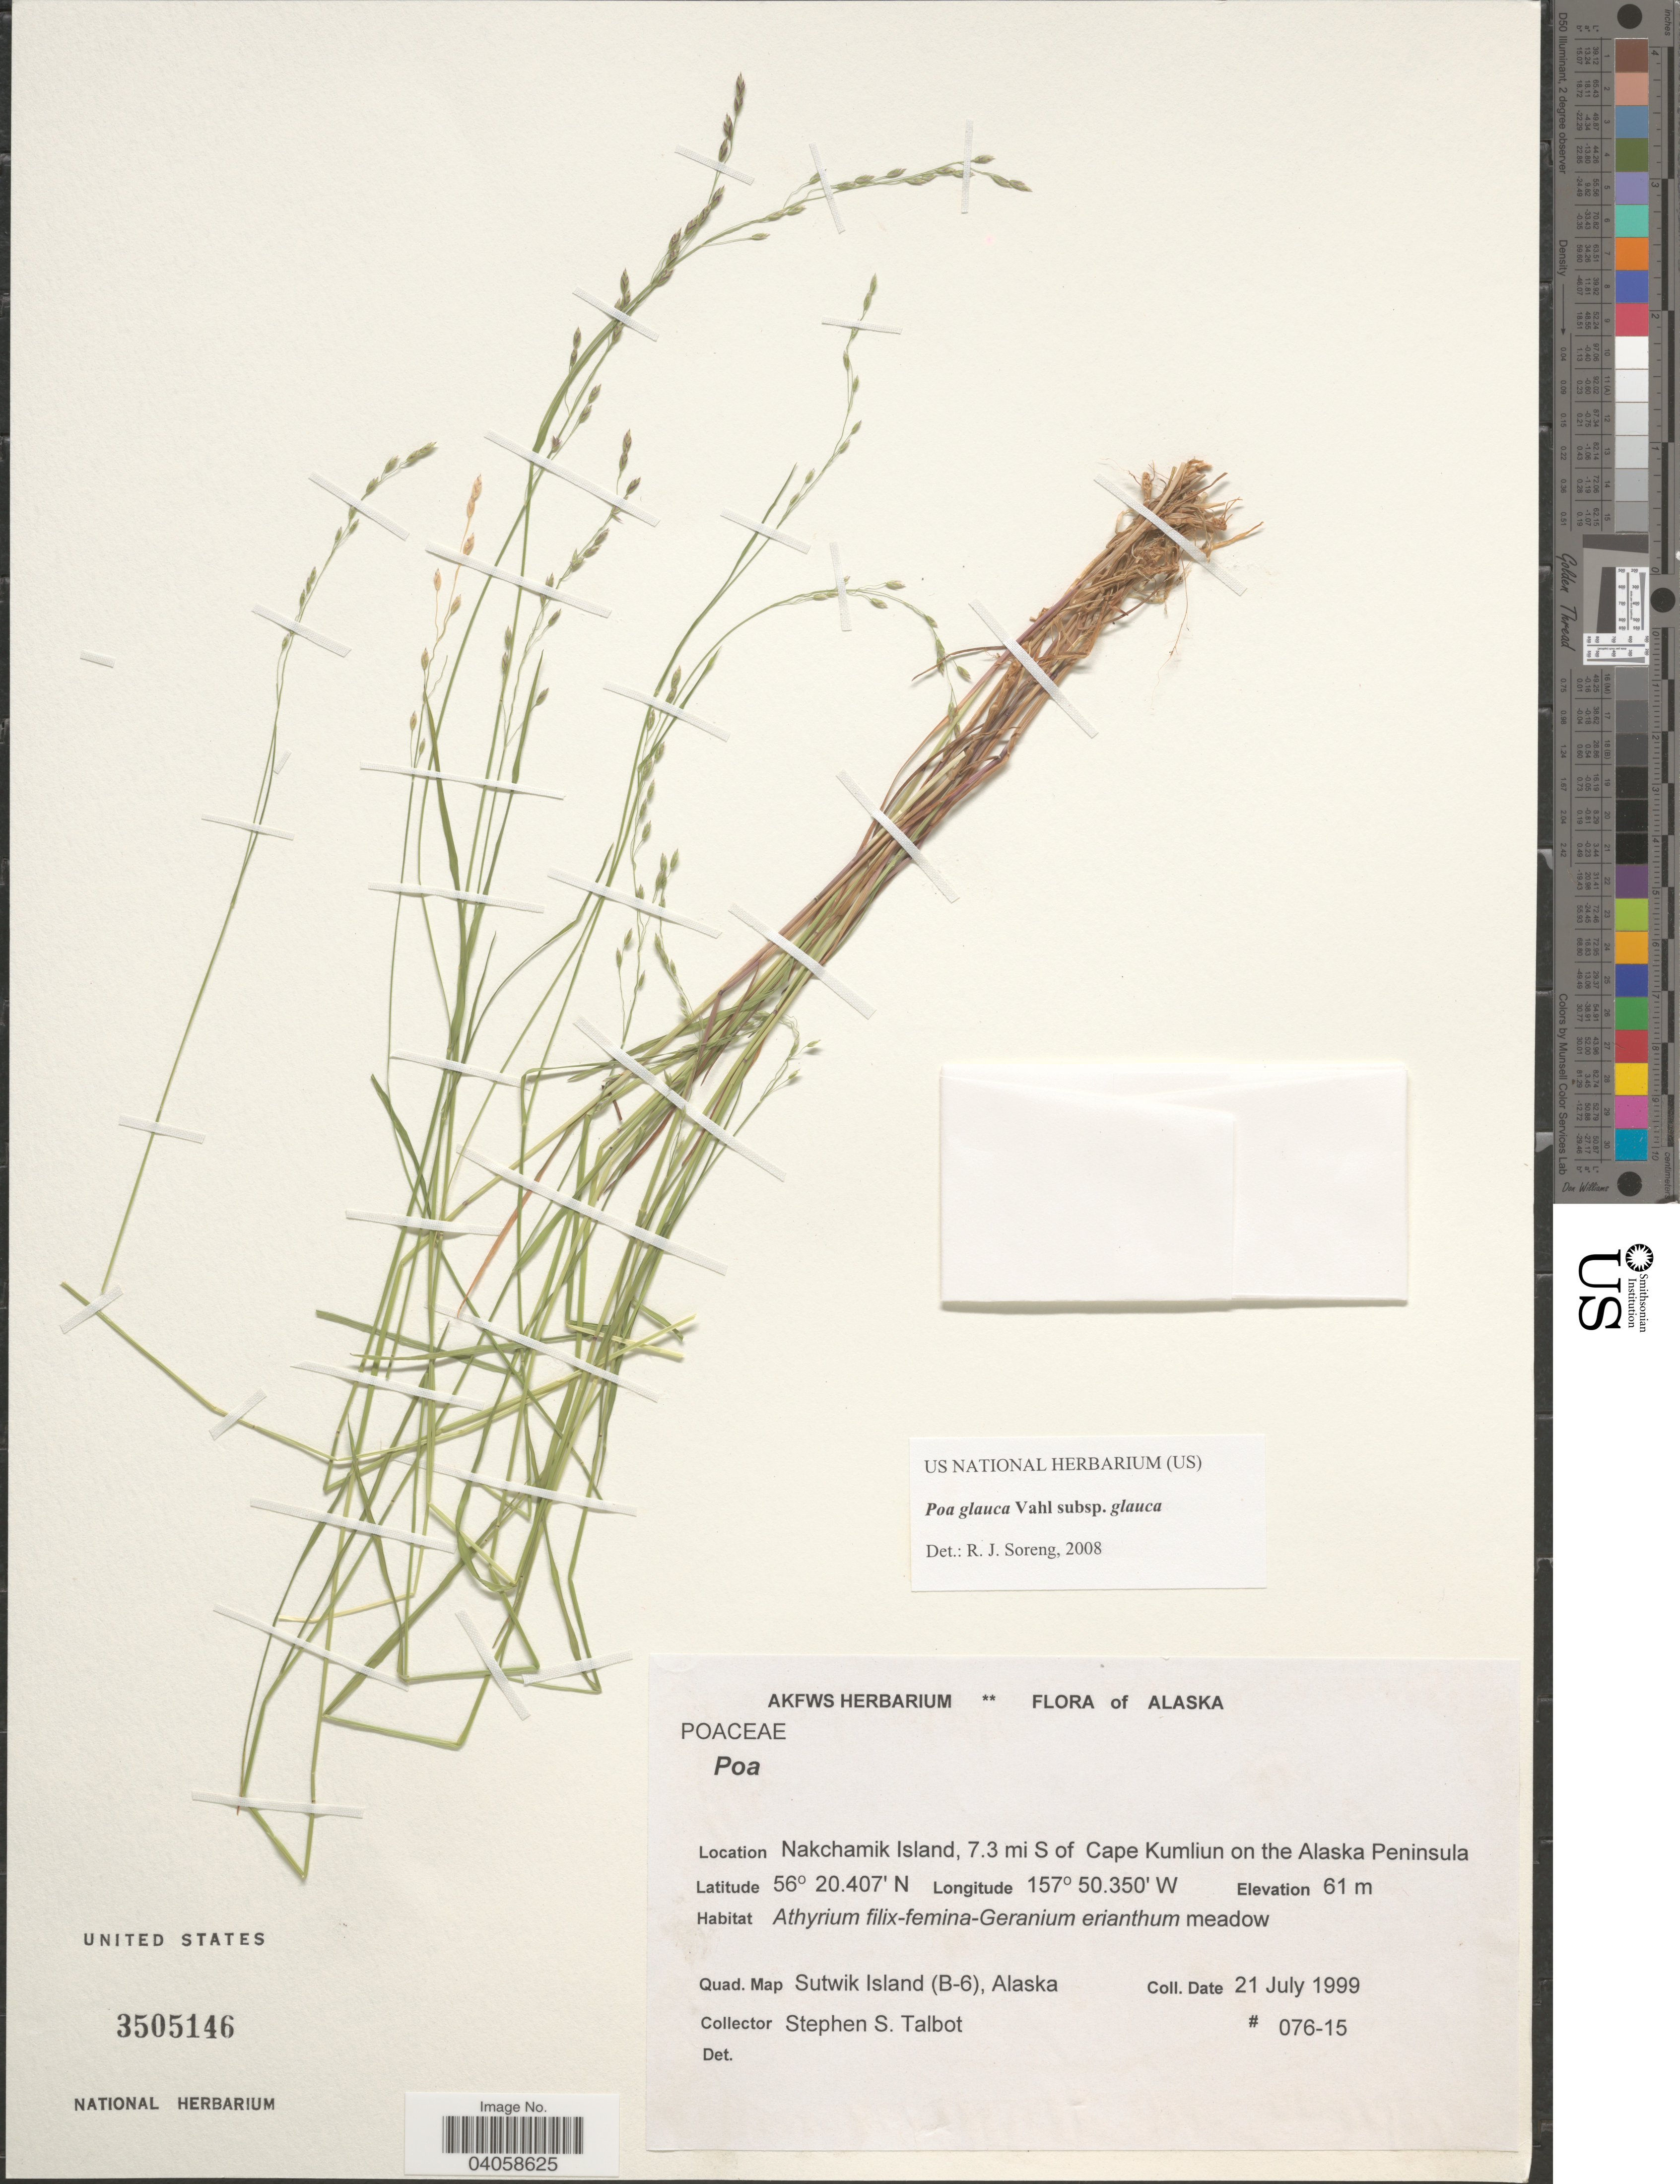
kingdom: Plantae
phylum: Tracheophyta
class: Liliopsida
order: Poales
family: Poaceae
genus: Poa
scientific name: Poa glauca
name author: Vahl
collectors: S. S. Talbot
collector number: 076-15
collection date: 1999-07-21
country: United States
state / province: Alaska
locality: Nakchamik Island, 7.3 mi S of Cape Kumliun on the Alaska Peninsula. Quad. Map Sutwik Island (B-6).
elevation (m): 61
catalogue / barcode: US 3505146